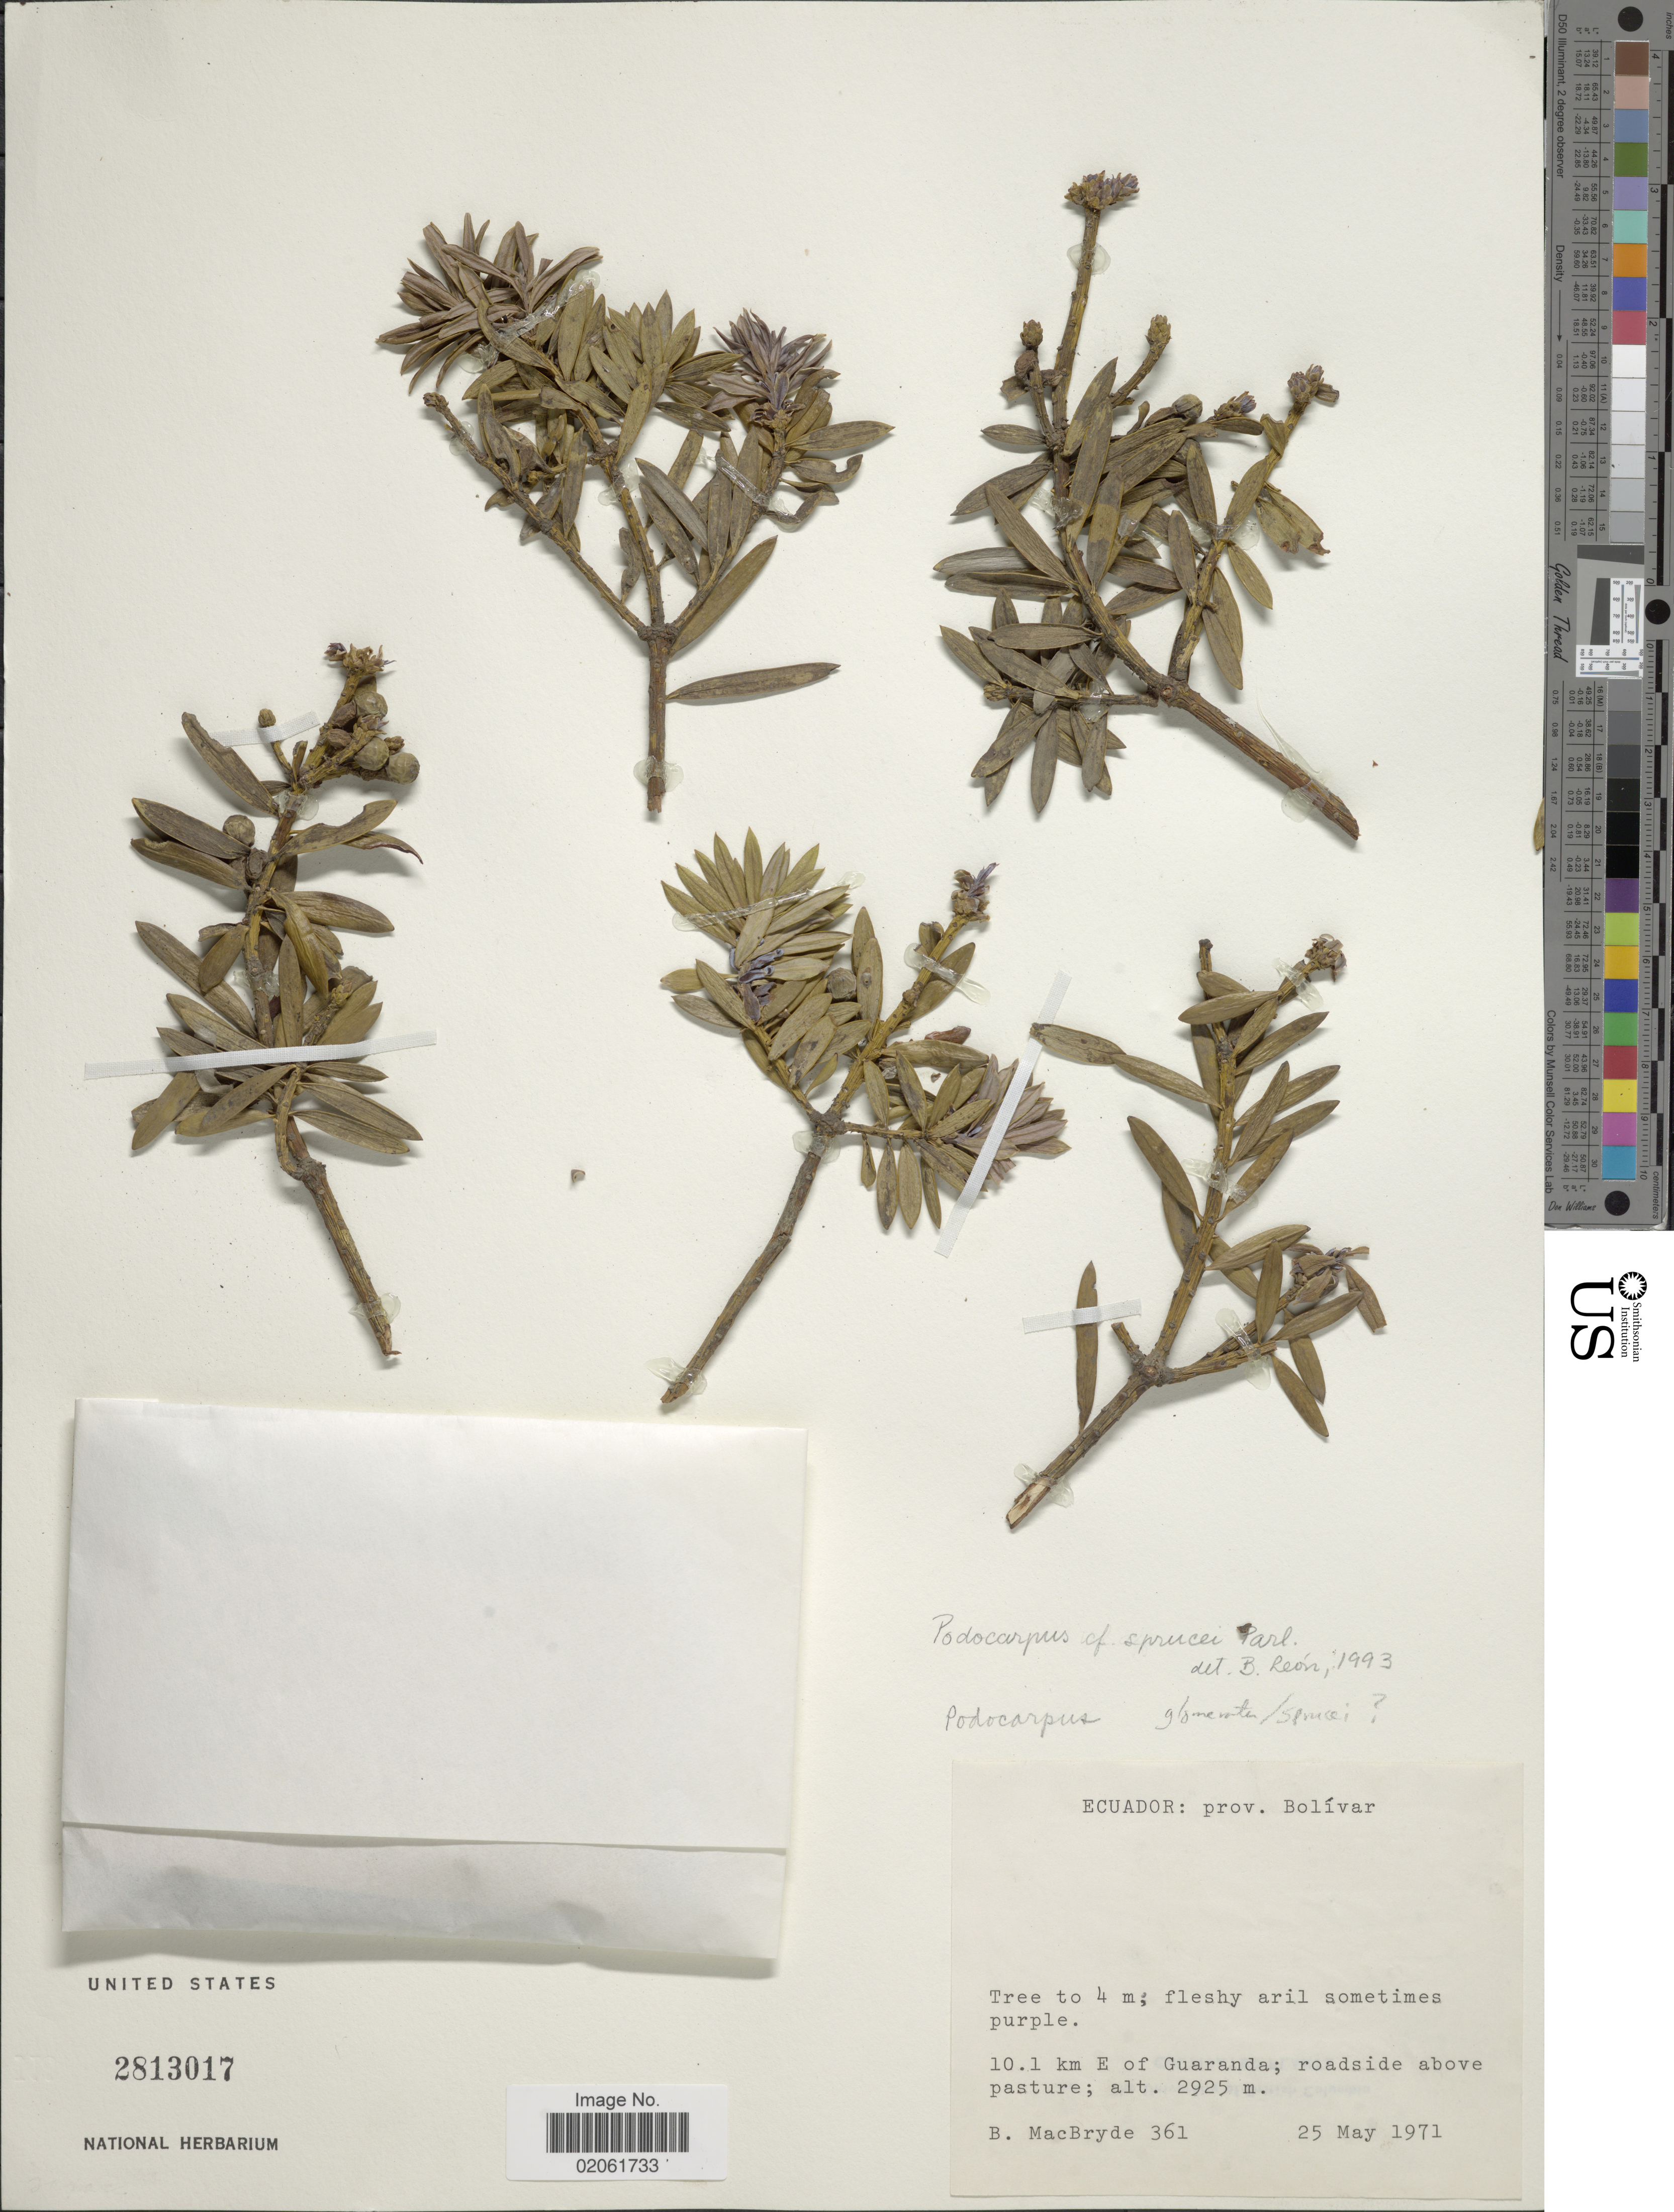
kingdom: Plantae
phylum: Tracheophyta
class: Pinopsida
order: Pinales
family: Podocarpaceae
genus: Podocarpus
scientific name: Podocarpus sprucei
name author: Parl.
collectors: B. MacBryde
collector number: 361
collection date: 1971-05-25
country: Ecuador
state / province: Bolívar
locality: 10.1 km E of Guaranda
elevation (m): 2925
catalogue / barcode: US 2813017